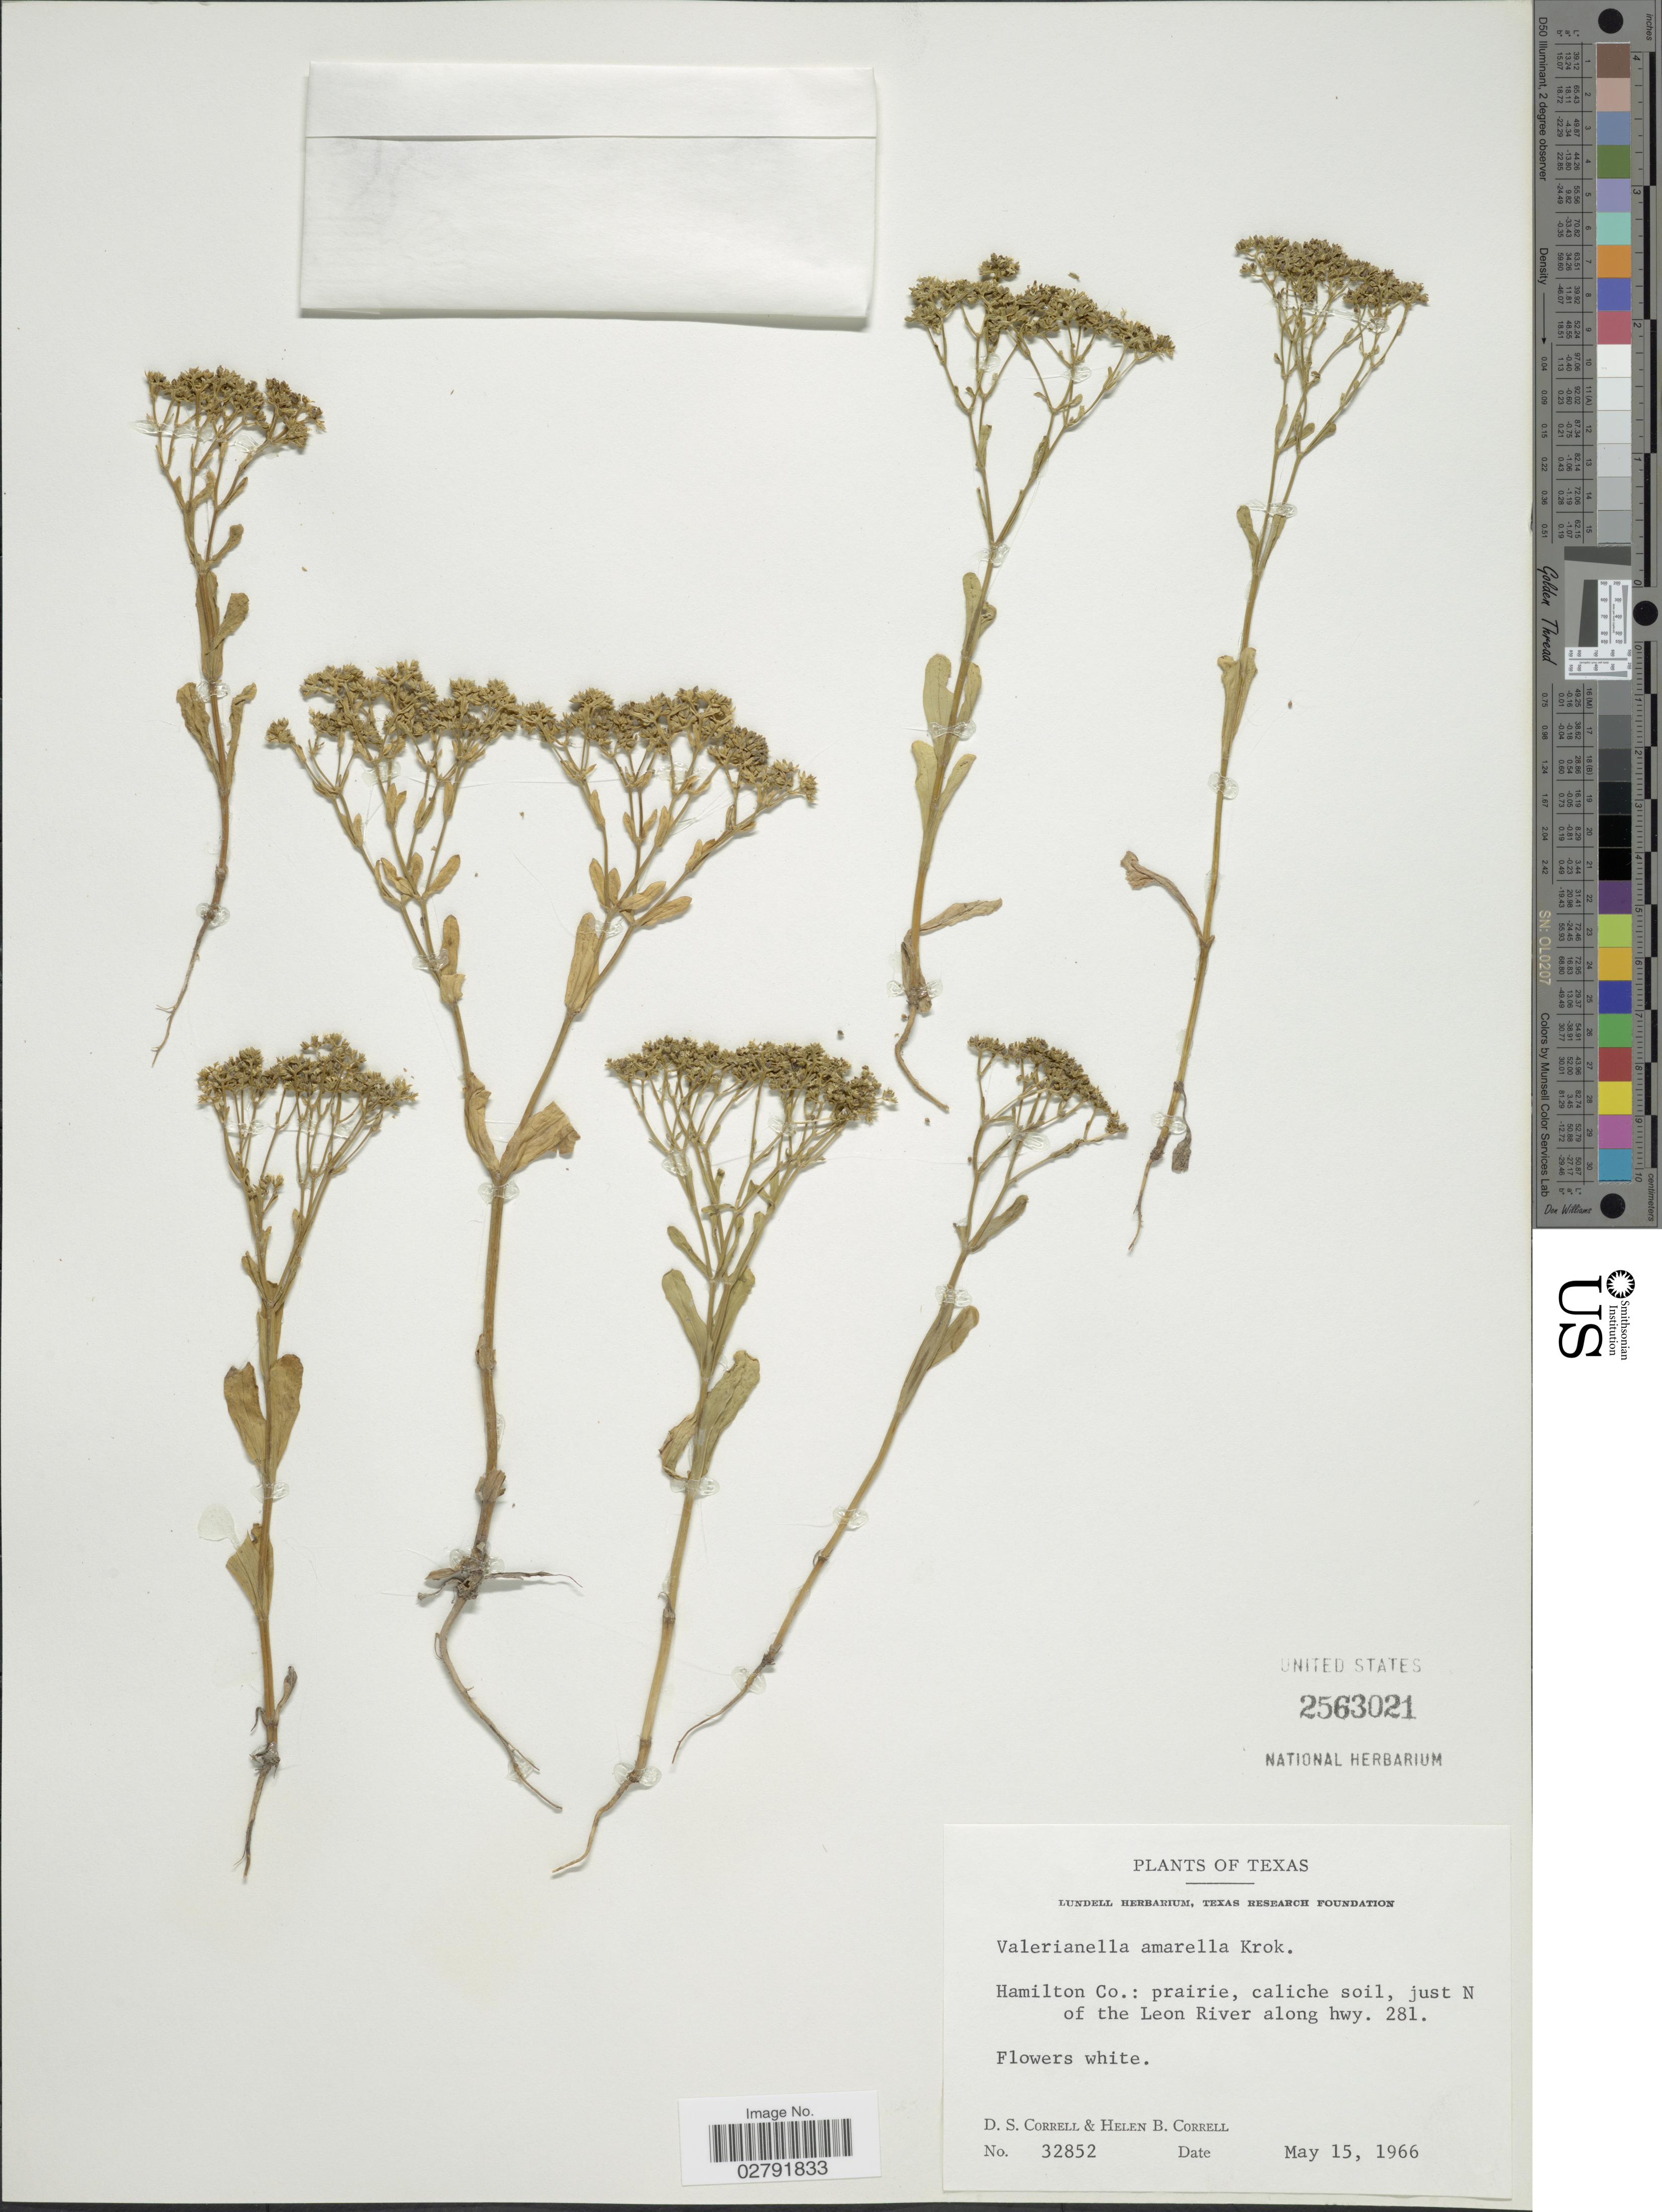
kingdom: Plantae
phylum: Tracheophyta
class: Magnoliopsida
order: Dipsacales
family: Caprifoliaceae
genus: Valerianella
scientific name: Valerianella amarella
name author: (Lindl. ex Engelm.) Krok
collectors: D. S. Correll & H. Correll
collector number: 32852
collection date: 1966-05-15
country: United States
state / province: Texas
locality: Hamilton Co.: prairie, caliche soil, just N of the Leon River along hwy. 281.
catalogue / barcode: US 2563021